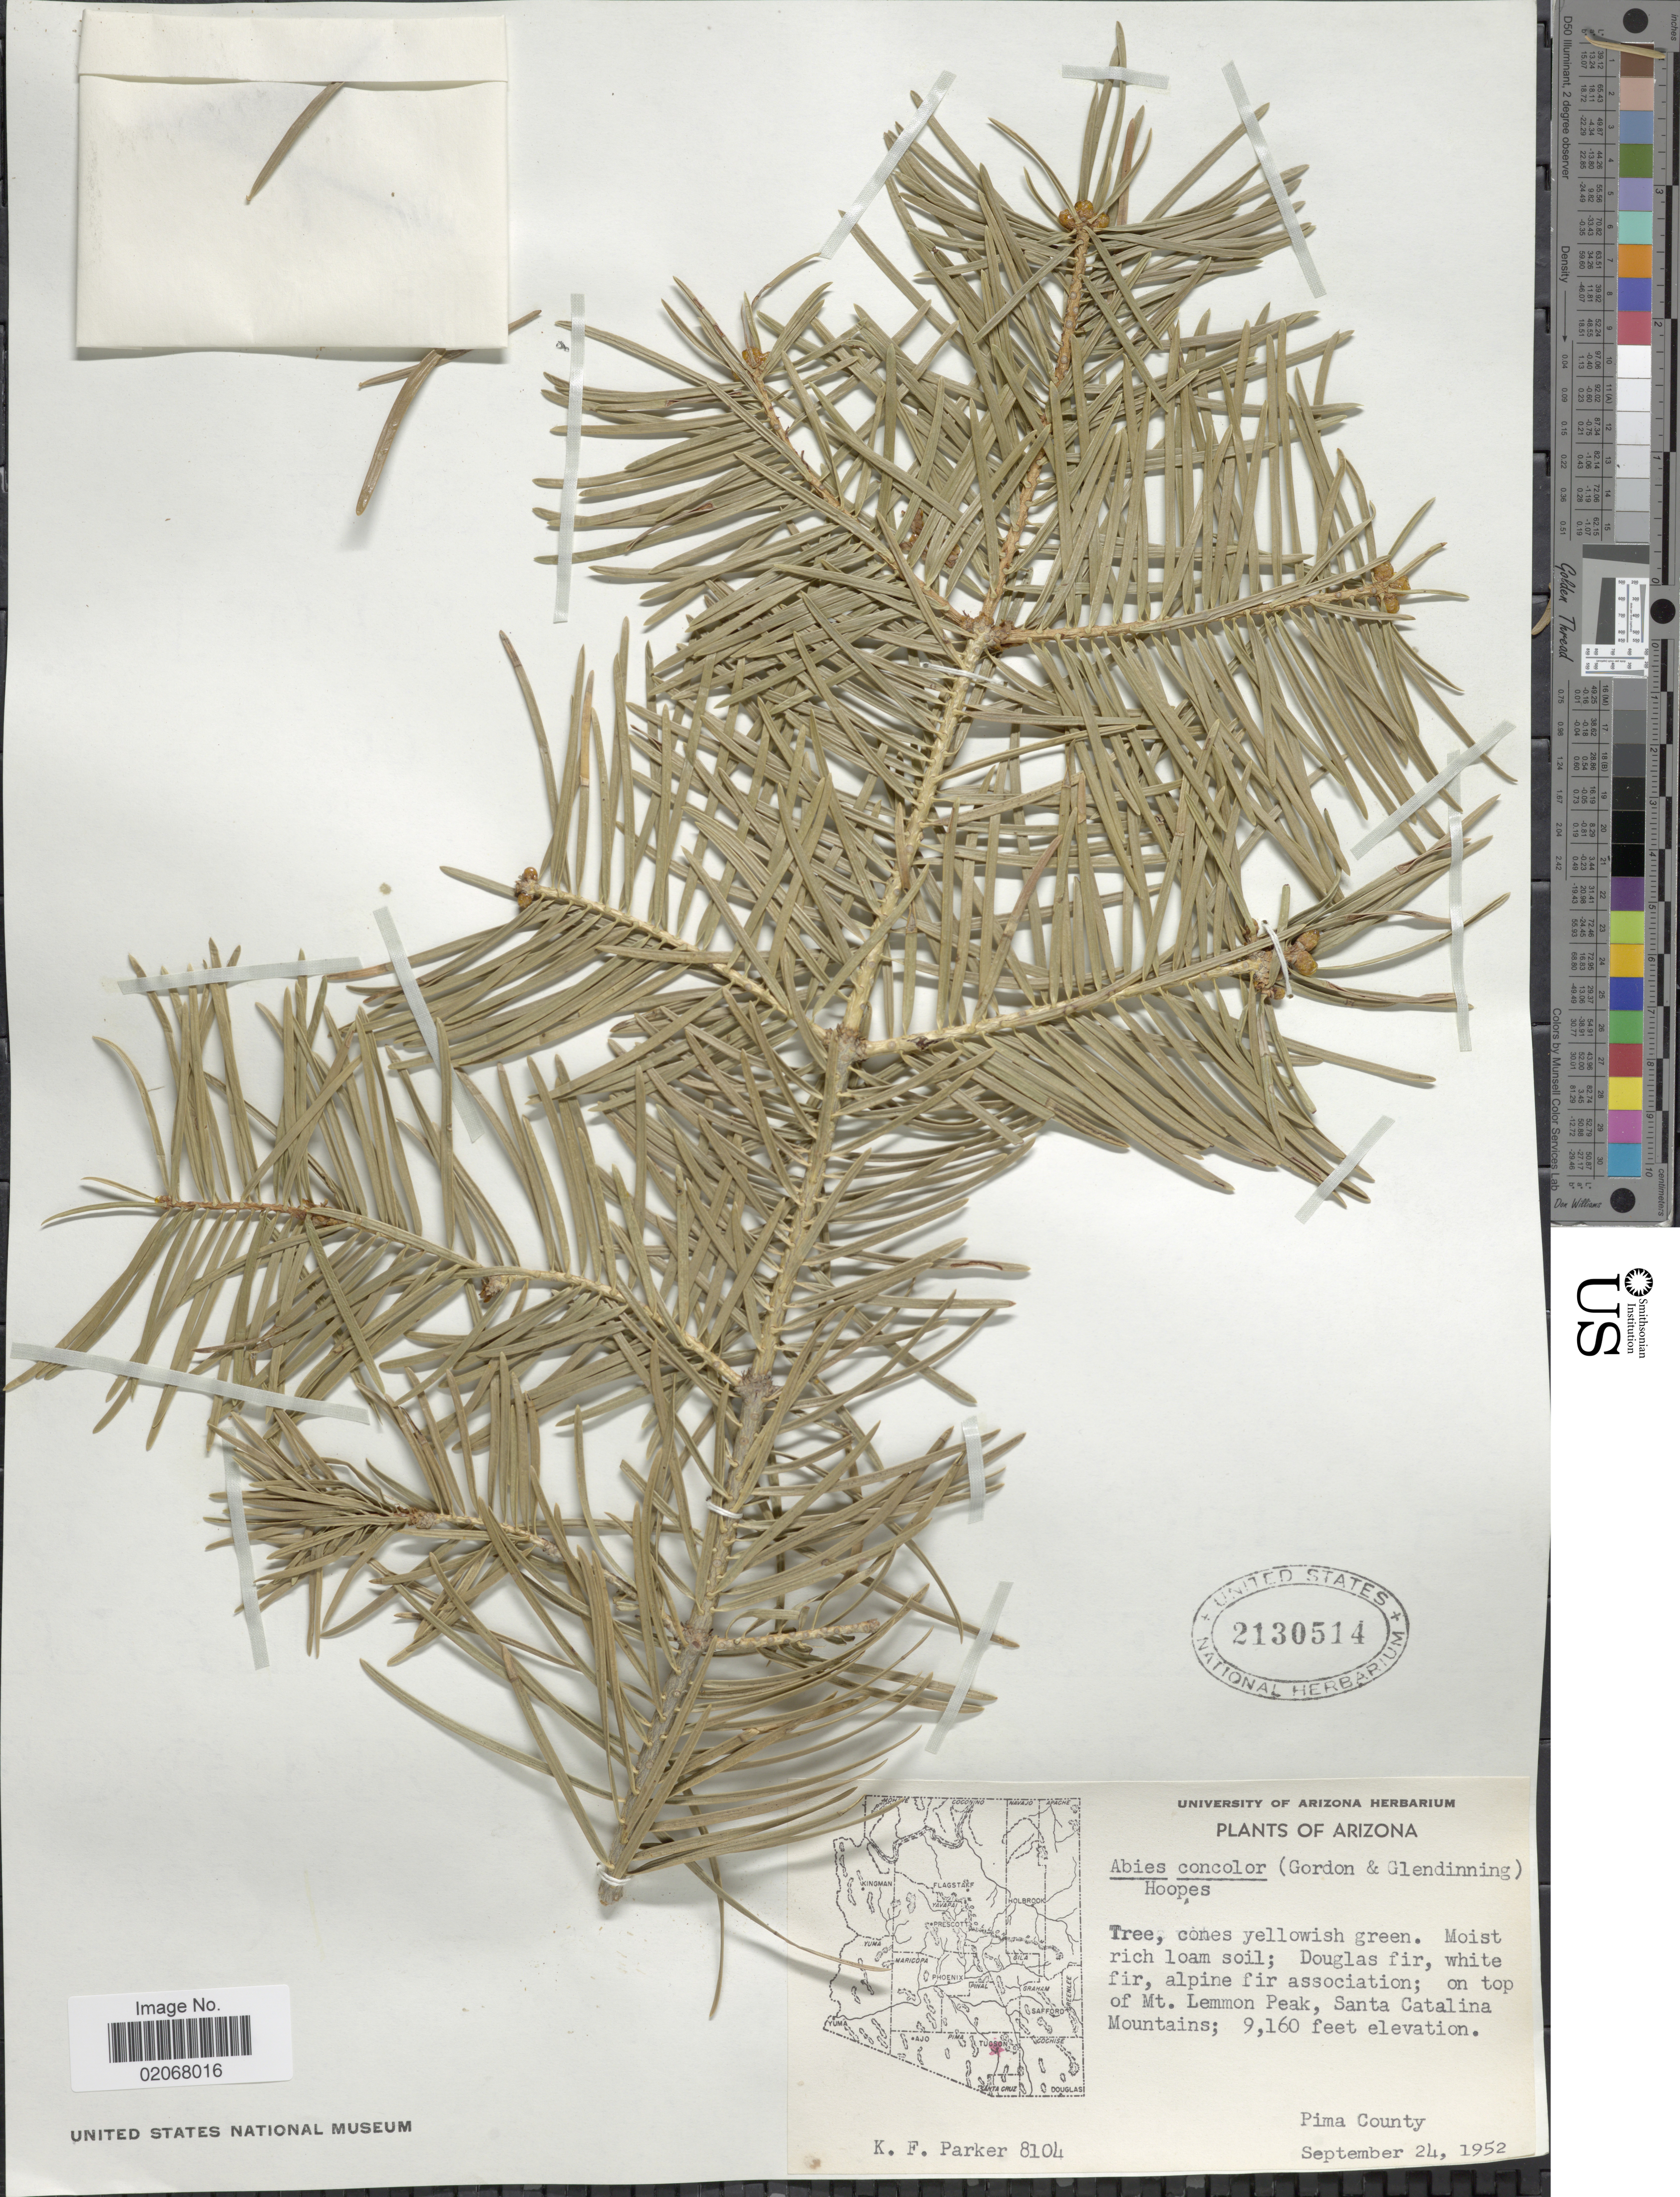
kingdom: Plantae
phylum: Tracheophyta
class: Pinopsida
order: Pinales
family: Pinaceae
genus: Abies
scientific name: Abies concolor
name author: (Gordon & Glend.) Lindl. ex Hildebr.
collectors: K. F. Parker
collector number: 8104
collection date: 1952-09-24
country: United States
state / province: Arizona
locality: On top of Mt. Lemmon peak, Santa Catalina Mountains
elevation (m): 2792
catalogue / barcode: US 2130514